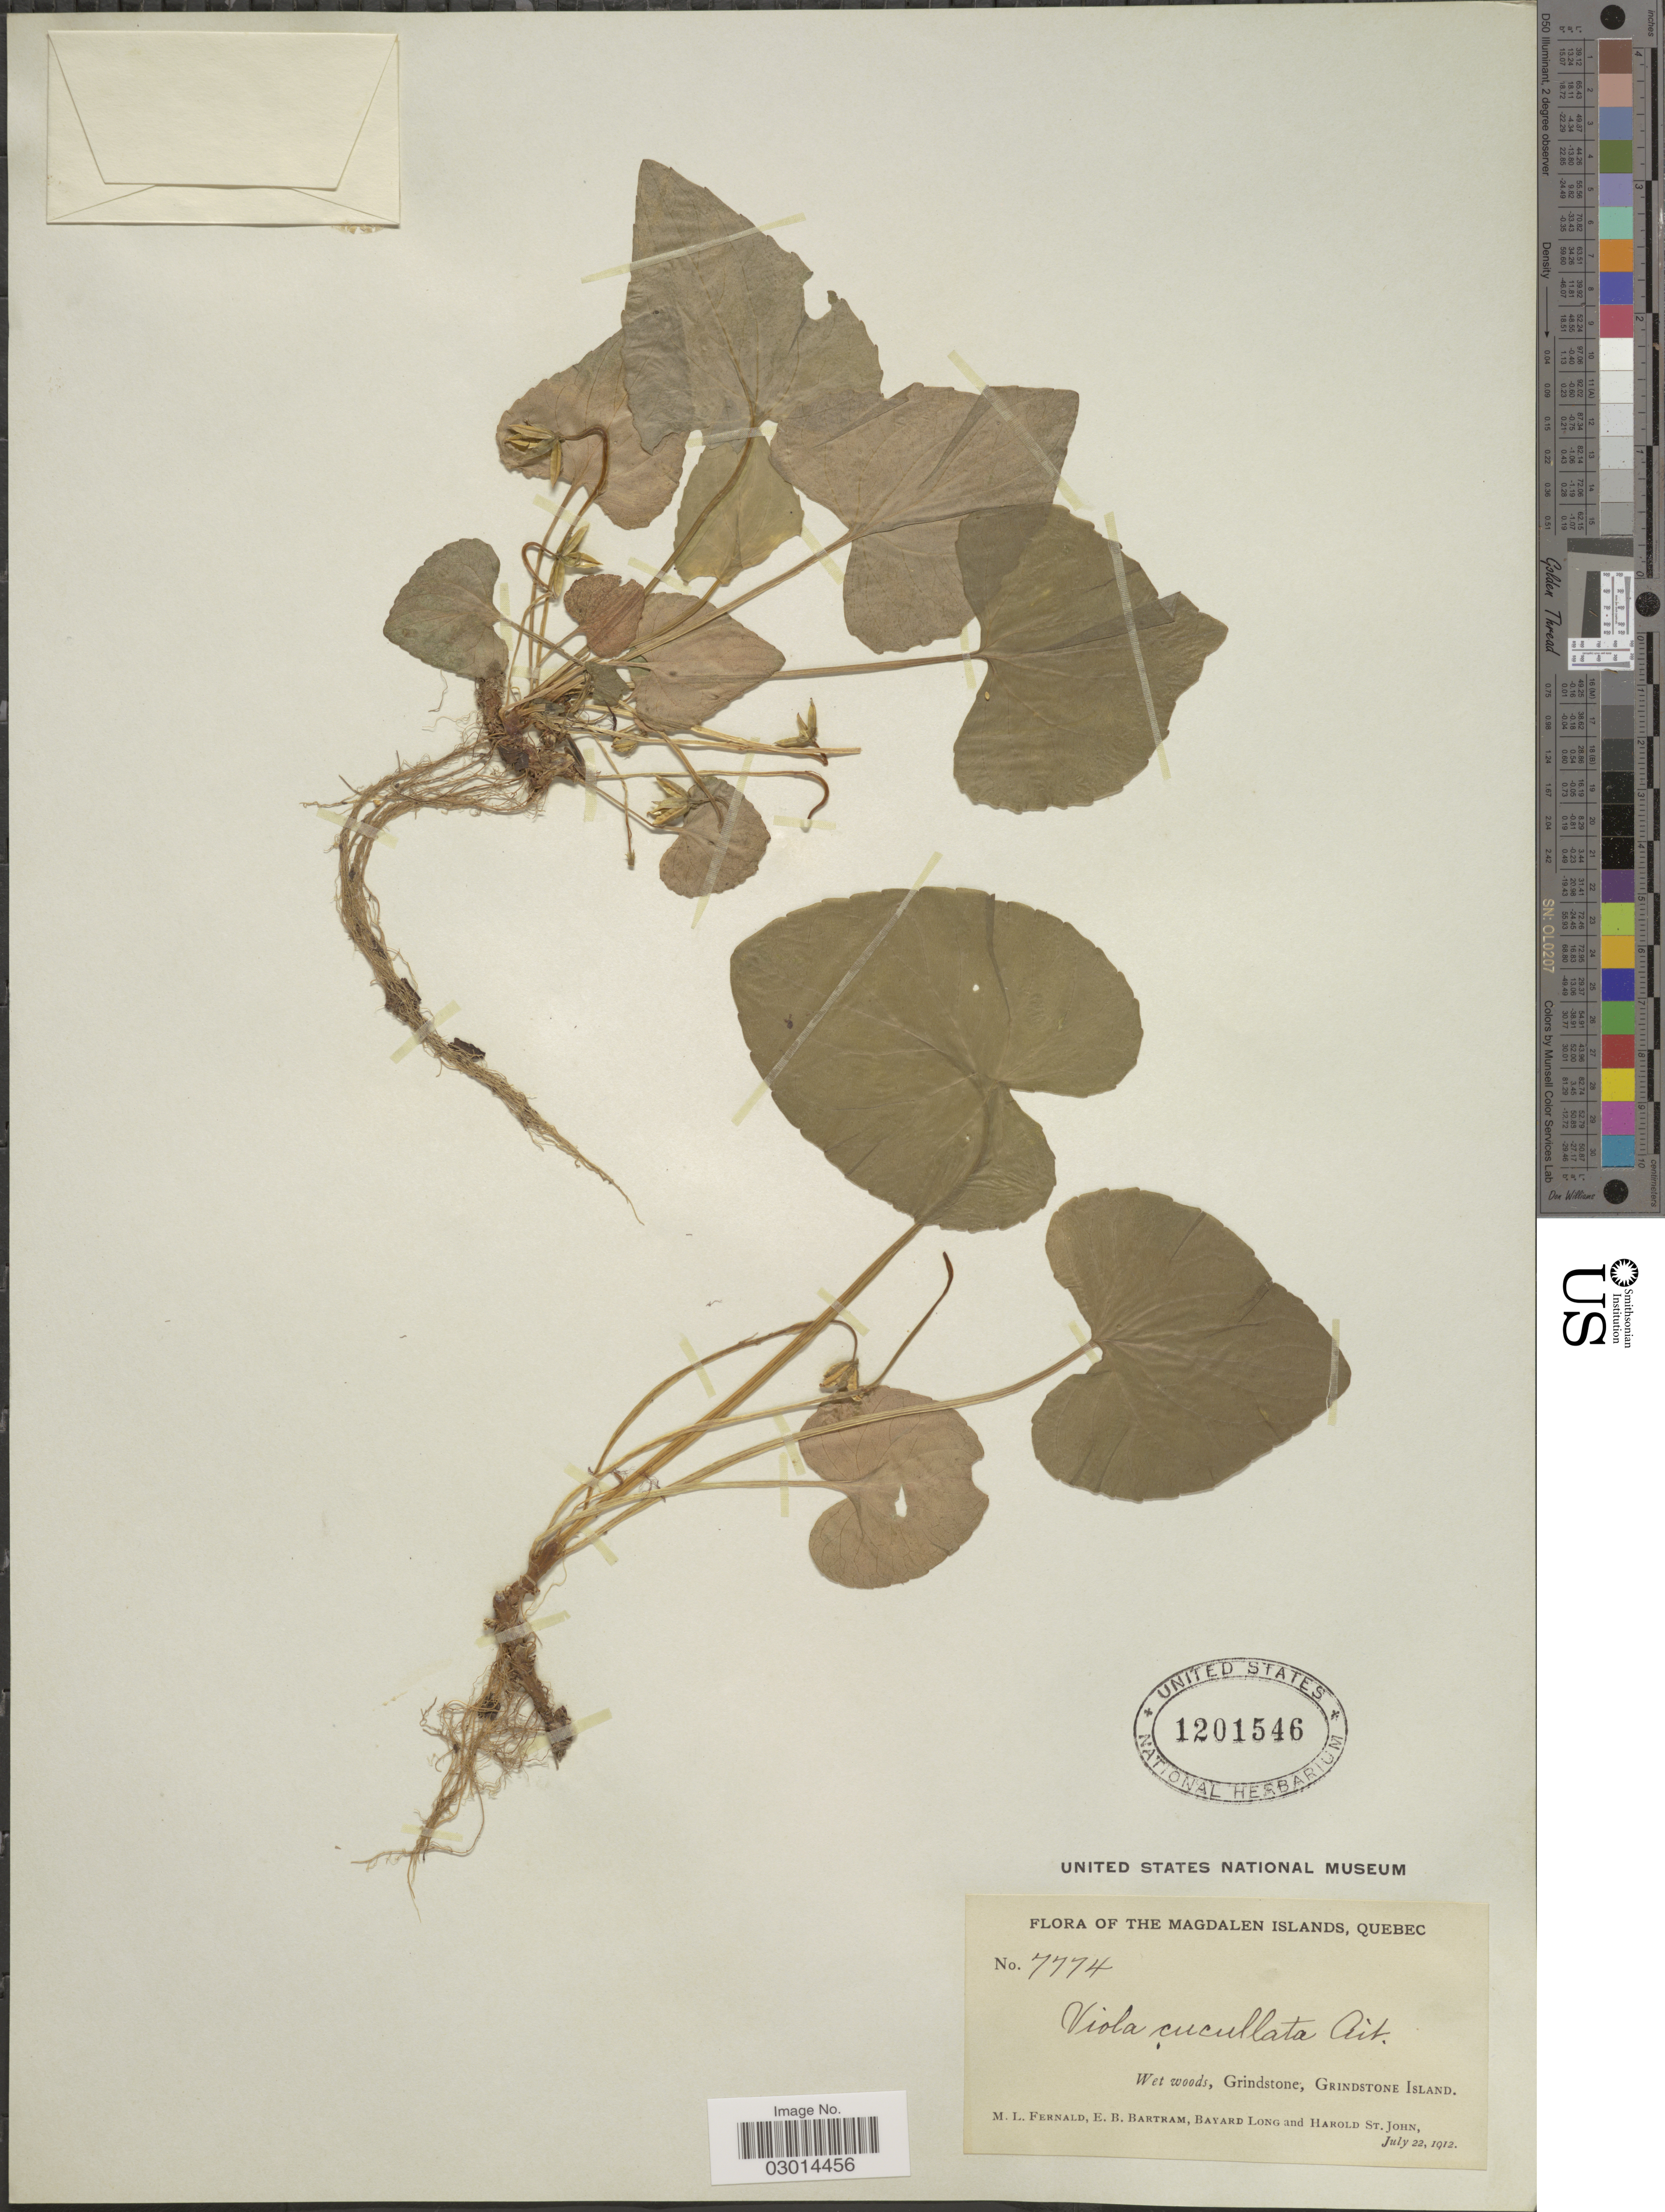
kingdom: Plantae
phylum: Tracheophyta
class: Magnoliopsida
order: Malpighiales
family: Violaceae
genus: Viola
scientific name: Viola cucullata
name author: Aiton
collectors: M. L. Fernald, E. B. Bartram, B. Long & H. St. John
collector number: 7774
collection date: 1912-07-22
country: Canada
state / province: Quebec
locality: Magdalen Islands, Wet woods, Grindstone, Grindstone Island.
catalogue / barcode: US 1201546